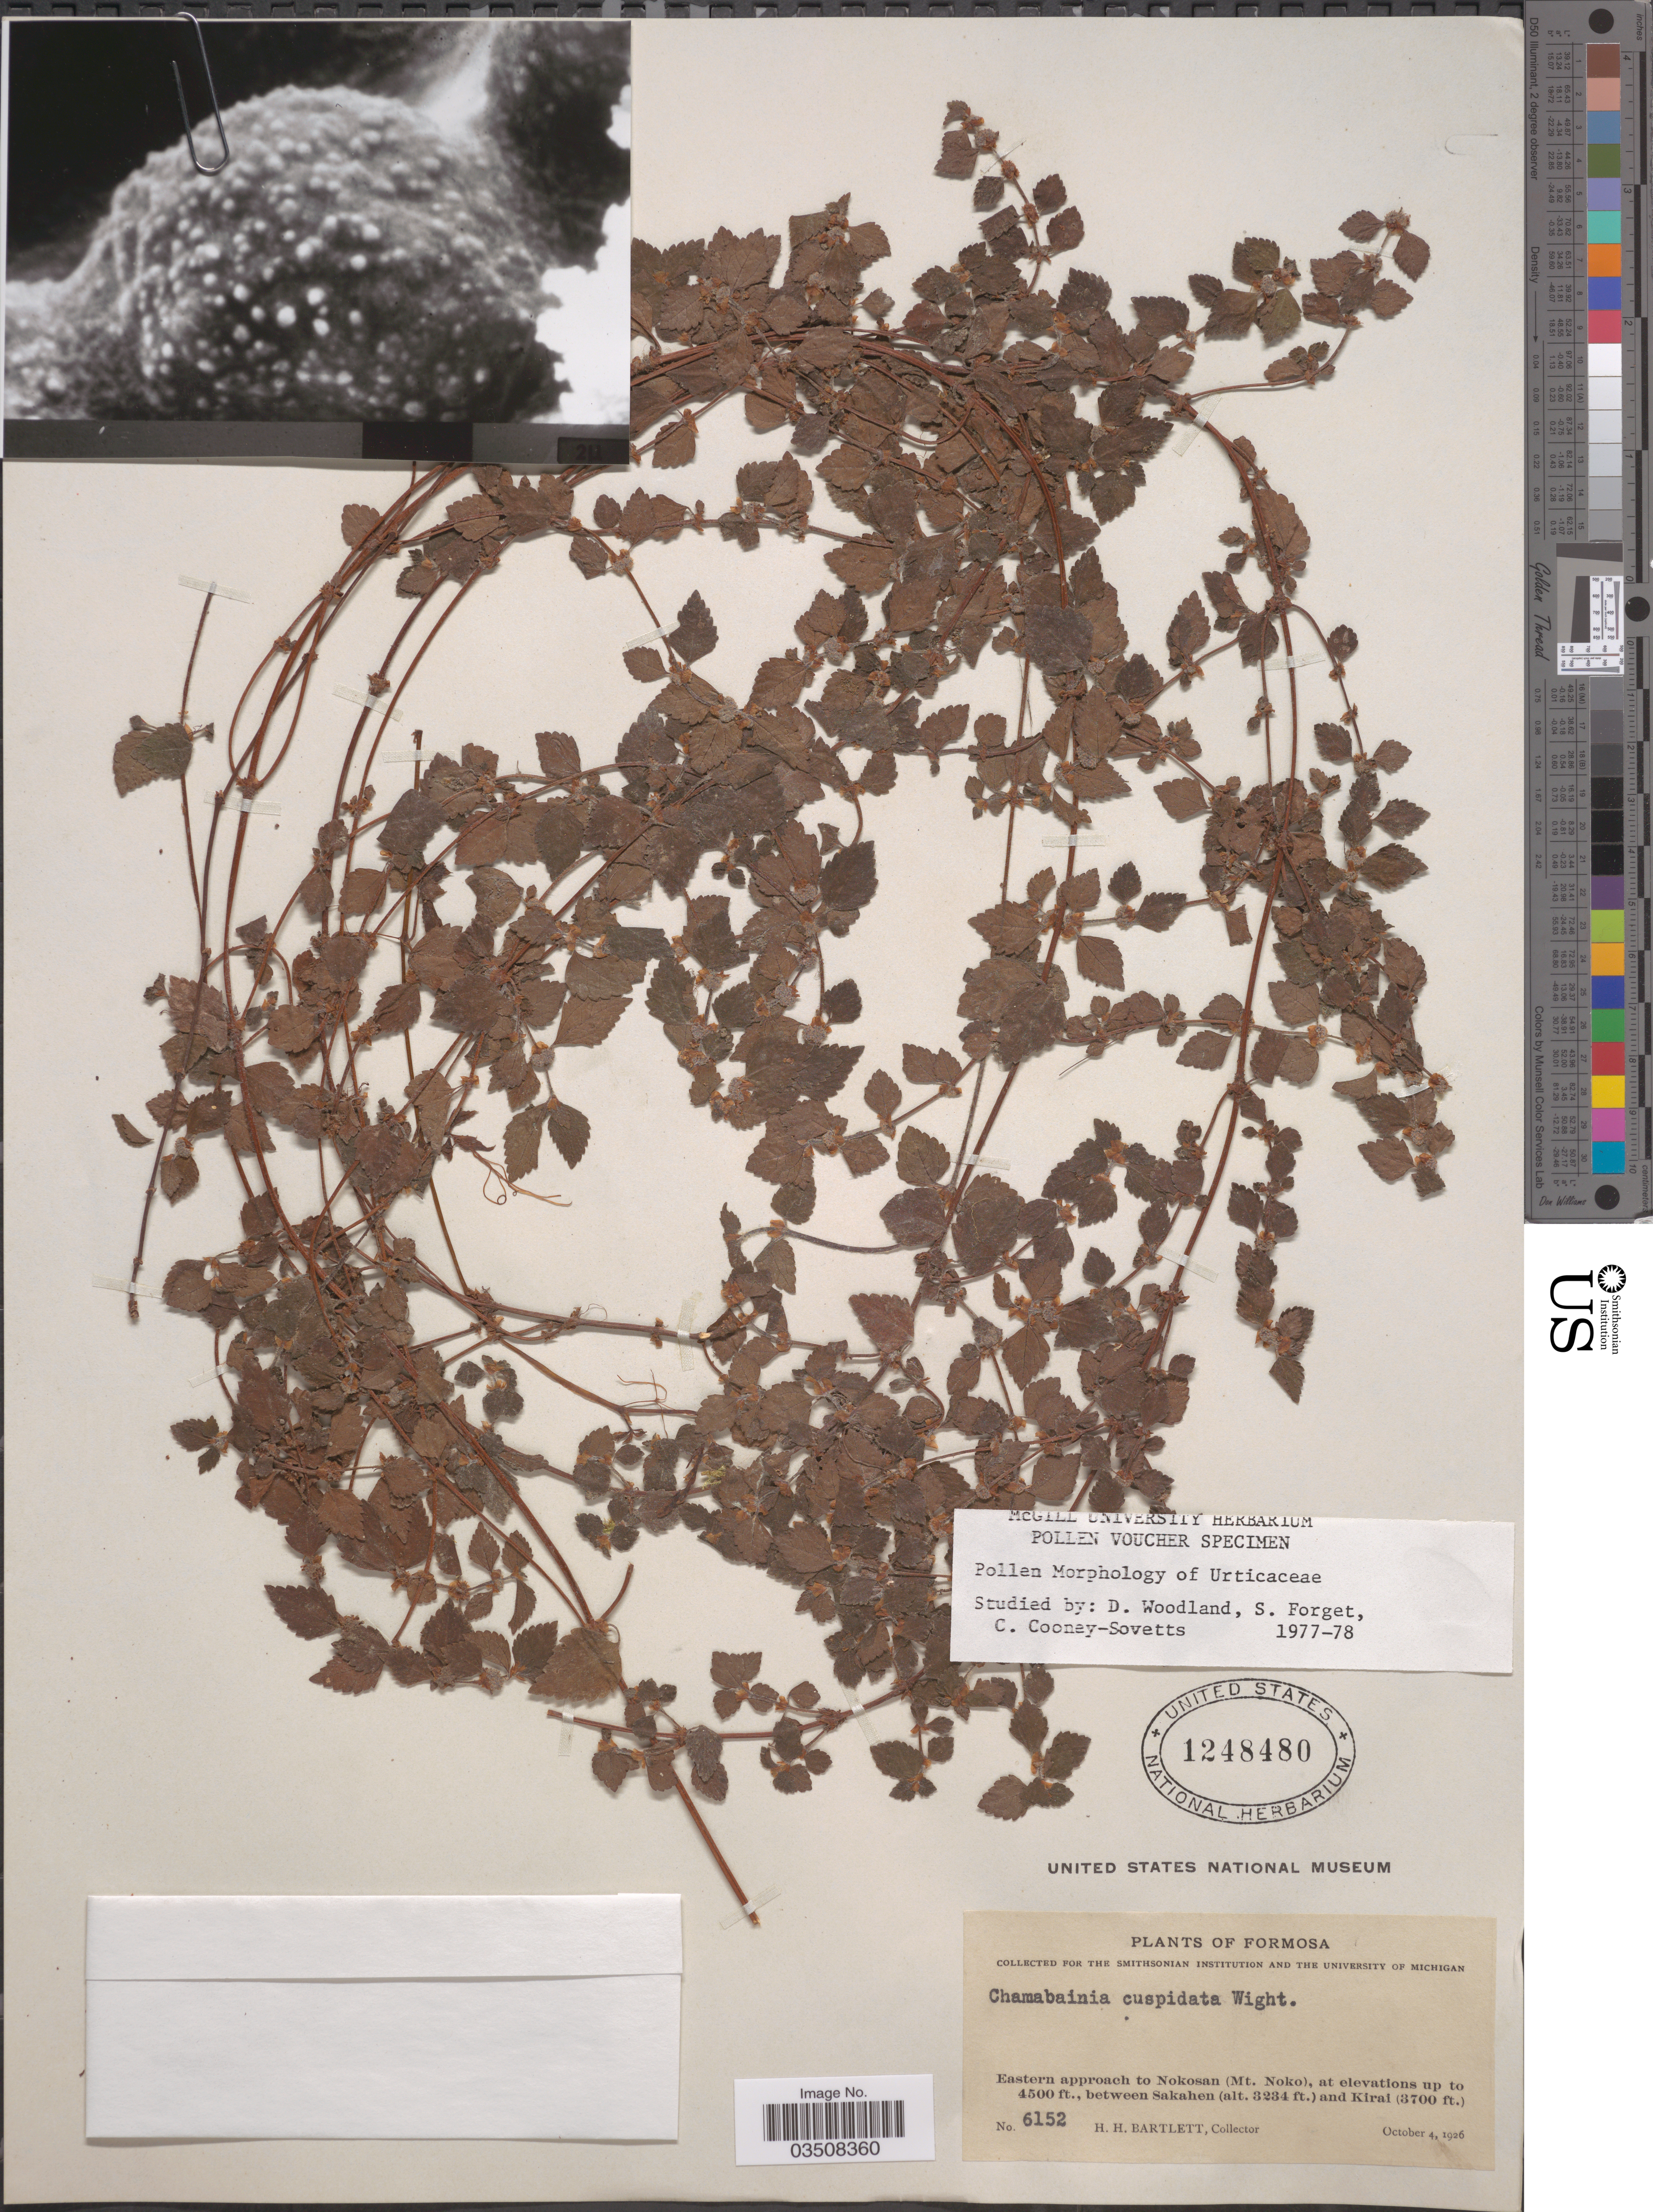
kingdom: Plantae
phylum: Tracheophyta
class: Magnoliopsida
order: Rosales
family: Urticaceae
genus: Chamabainia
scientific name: Chamabainia cuspidata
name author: Wight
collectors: H. H. Bartlett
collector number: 6152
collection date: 1926-10-04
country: Taiwan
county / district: Hualien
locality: Formosa. Eastern approach to Nokosan (Mt. Noko), between Sakahen and Kirai.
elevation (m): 986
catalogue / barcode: US 1248480